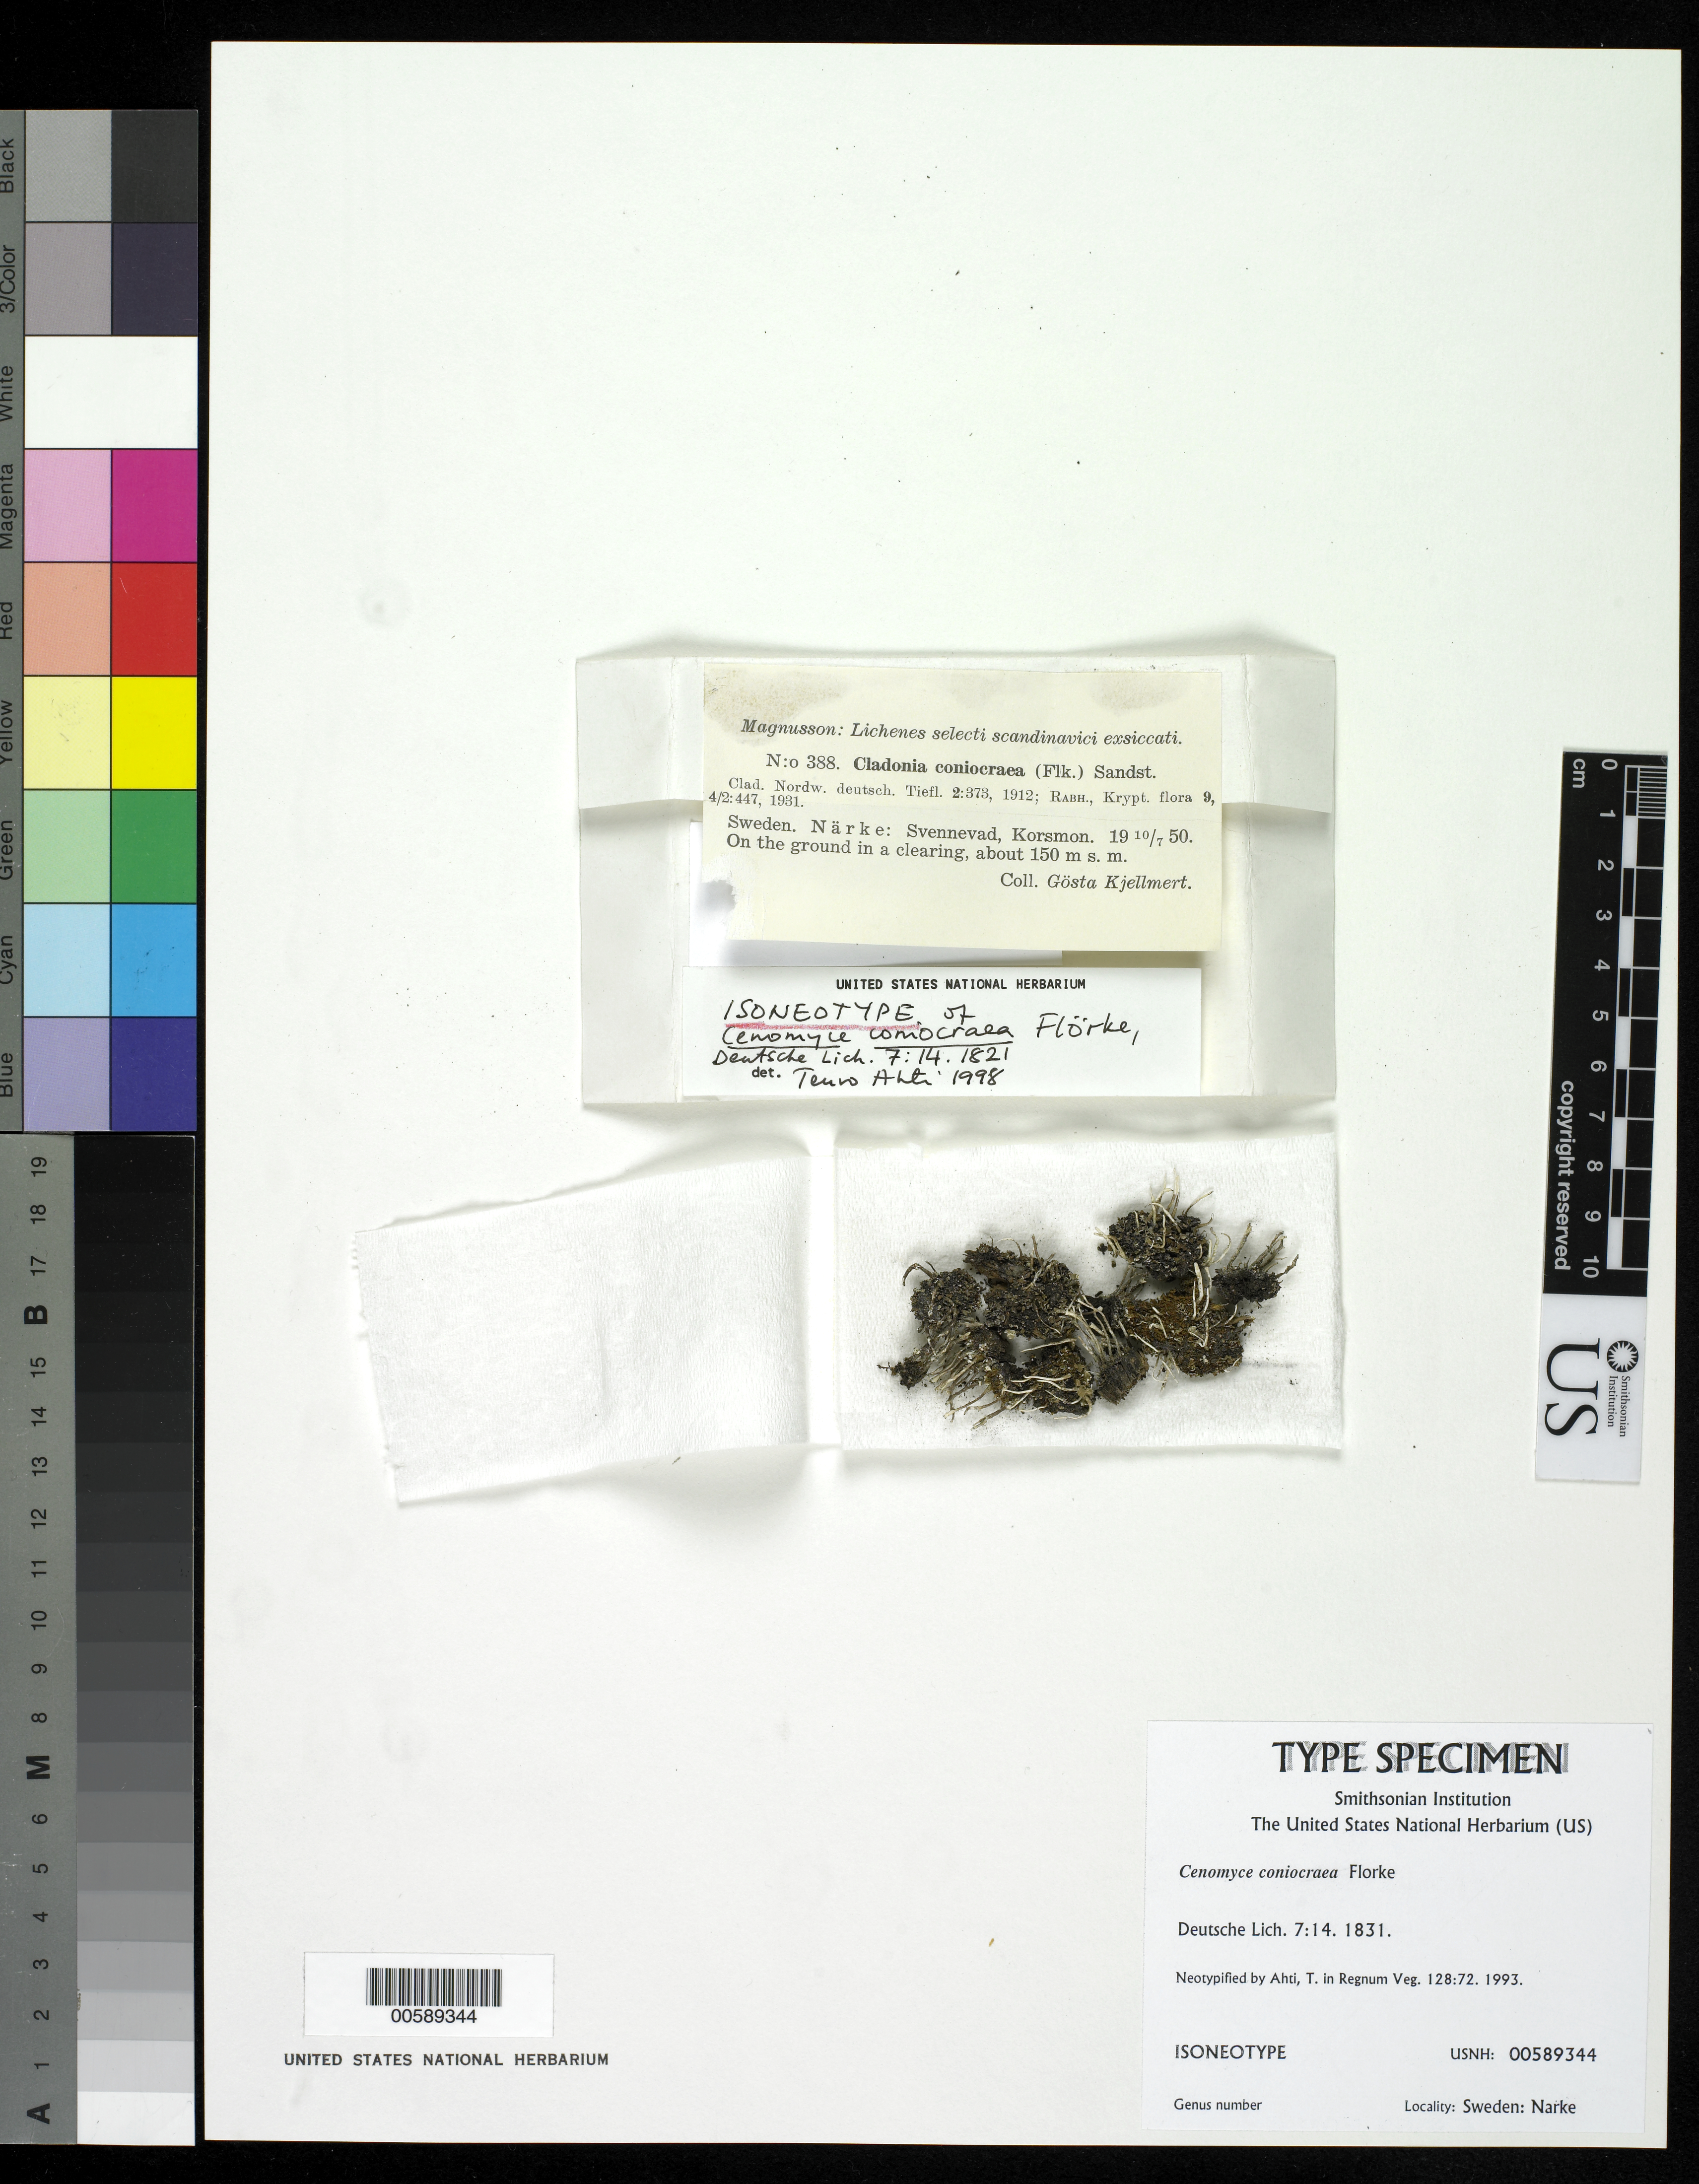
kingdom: Fungi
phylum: Ascomycota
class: Lecanoromycetes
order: Lecanorales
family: Cladoniaceae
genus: Cenomyce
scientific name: Cenomyce coniocraea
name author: Flörke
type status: Isoneotype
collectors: G. Kjellmert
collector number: Magn.: Lich. Scand. Exs. 388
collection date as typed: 10 Jul 1950 or 07 Oct 1950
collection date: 1950-07-10 or 1950-10-07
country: Sweden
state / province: Örebro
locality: Svennevad, Korsmon.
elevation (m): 150